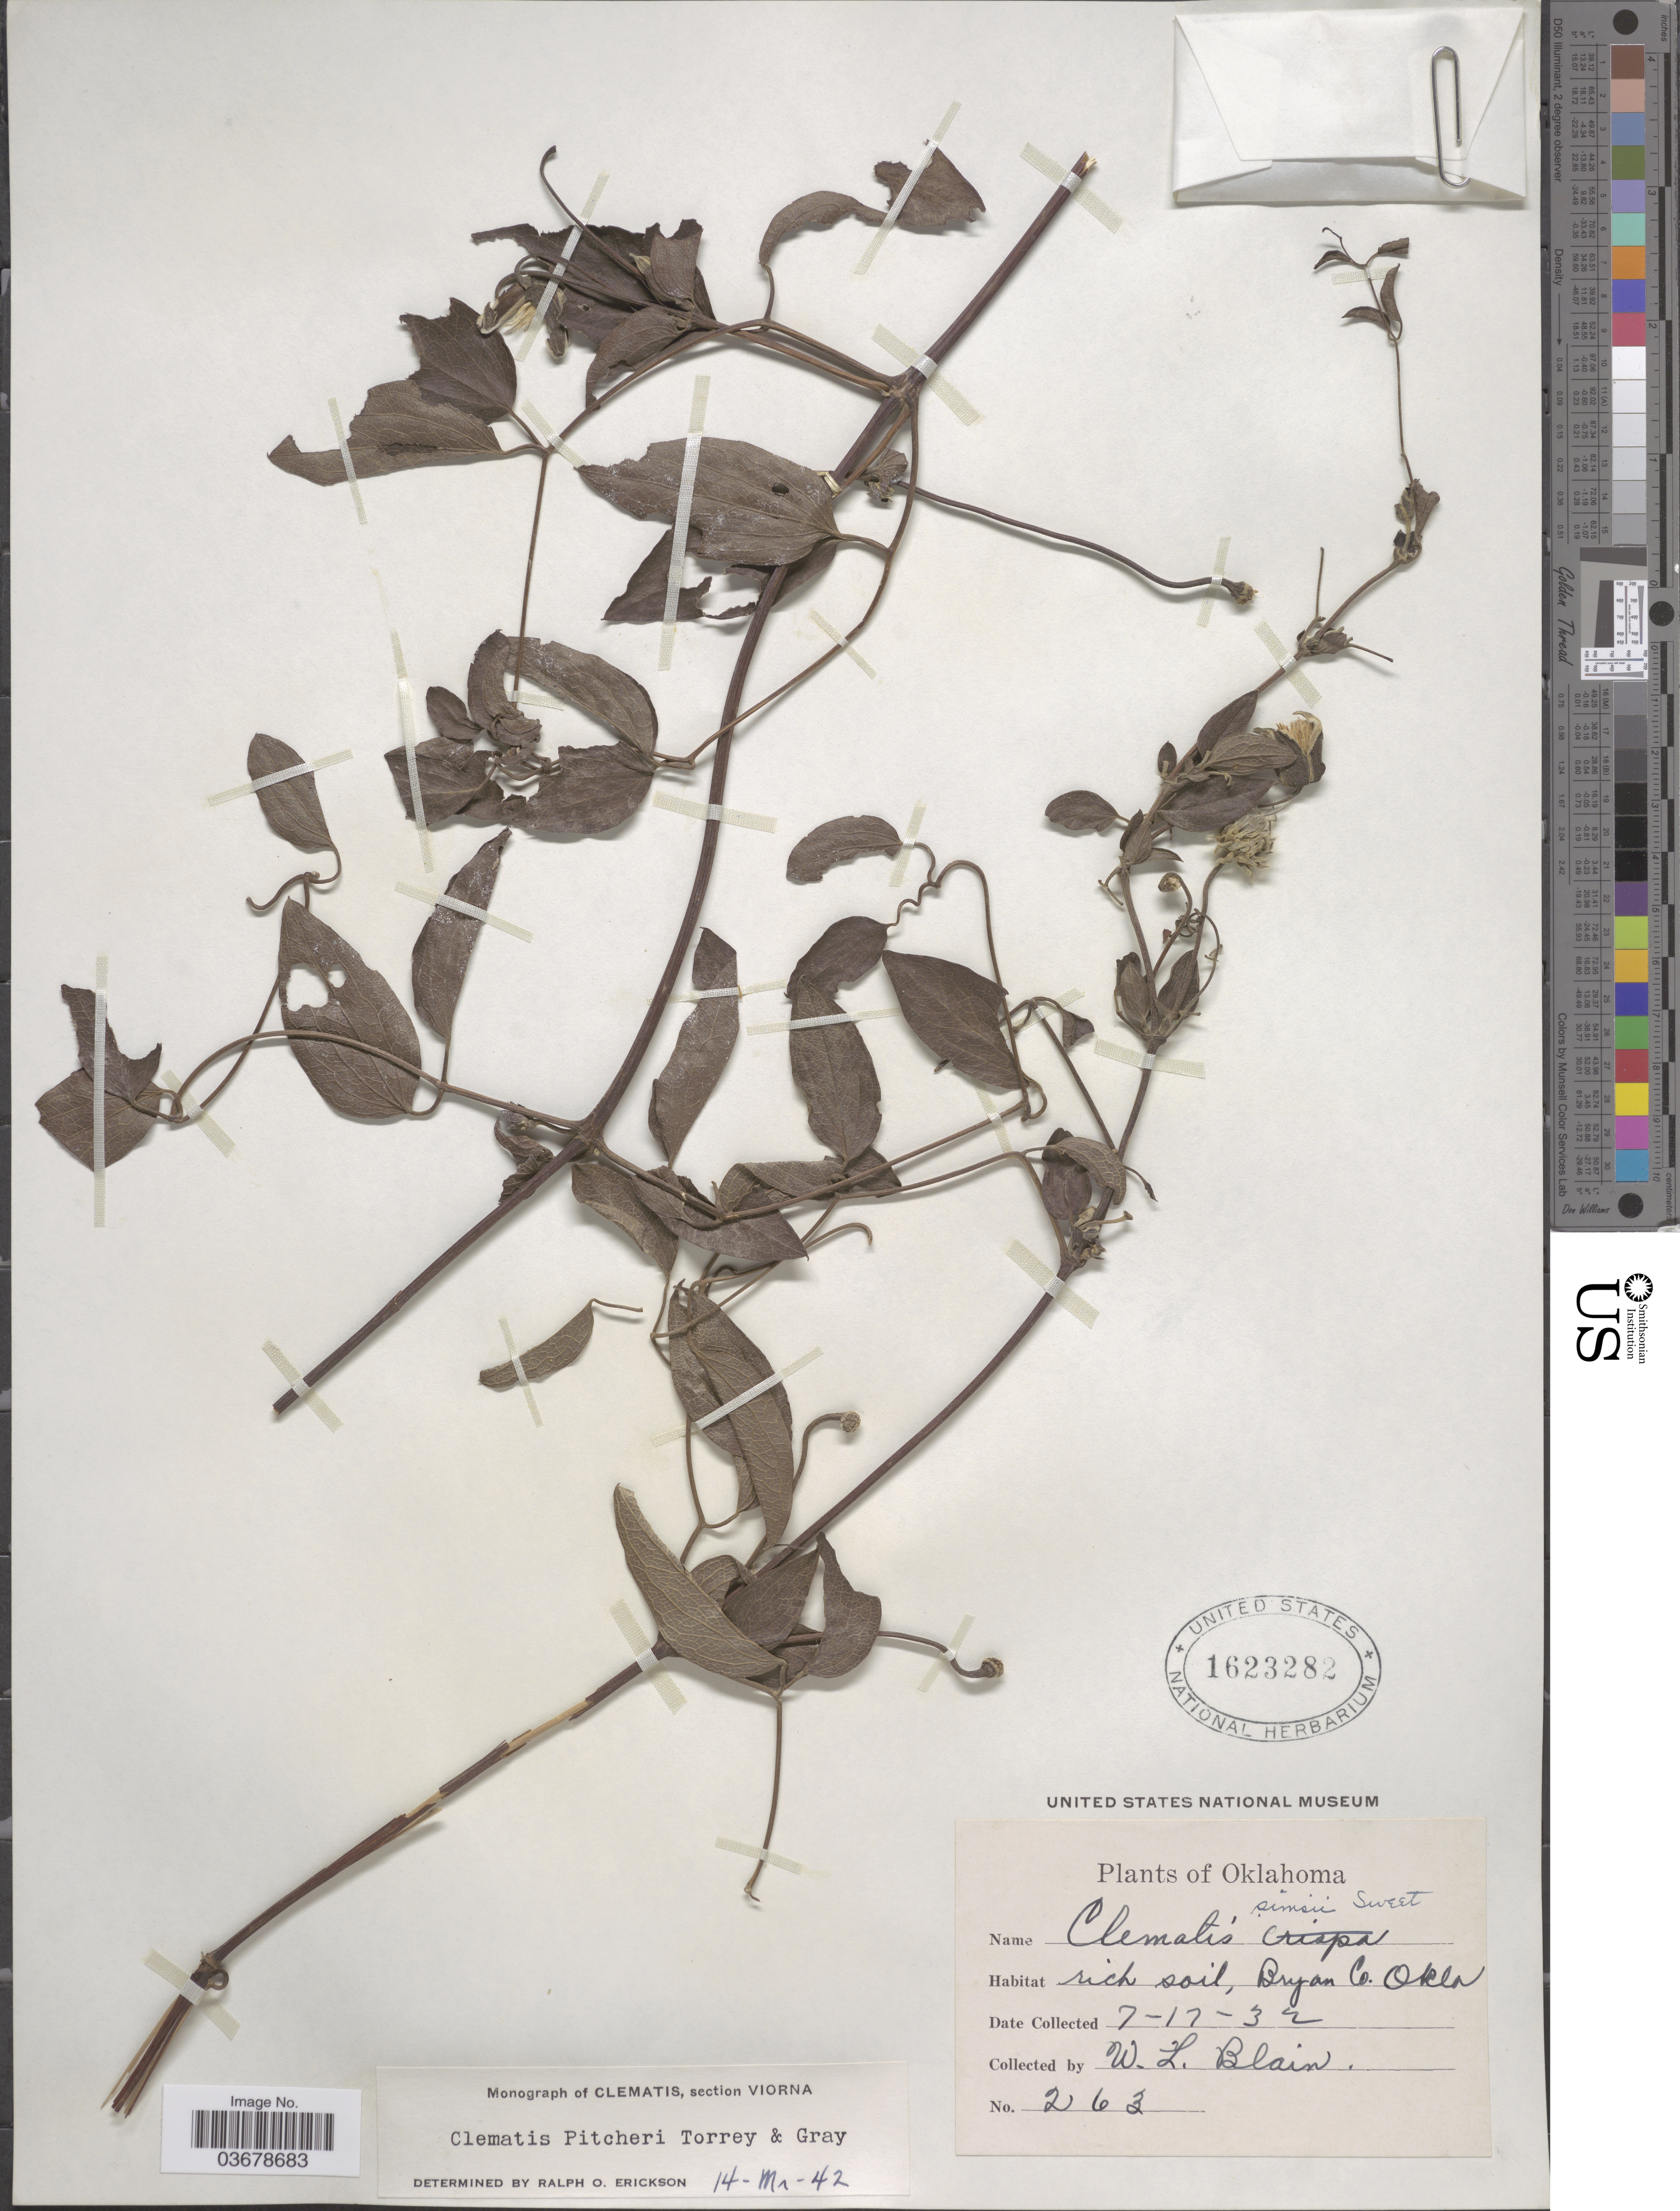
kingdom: Plantae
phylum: Tracheophyta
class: Magnoliopsida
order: Ranunculales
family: Ranunculaceae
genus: Clematis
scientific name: Clematis viorna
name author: L.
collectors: W. Blain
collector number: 263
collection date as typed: Transcribed d/m/y: 17/7/32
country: United States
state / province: Oklahoma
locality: Bryan Co.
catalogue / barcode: US 1623282